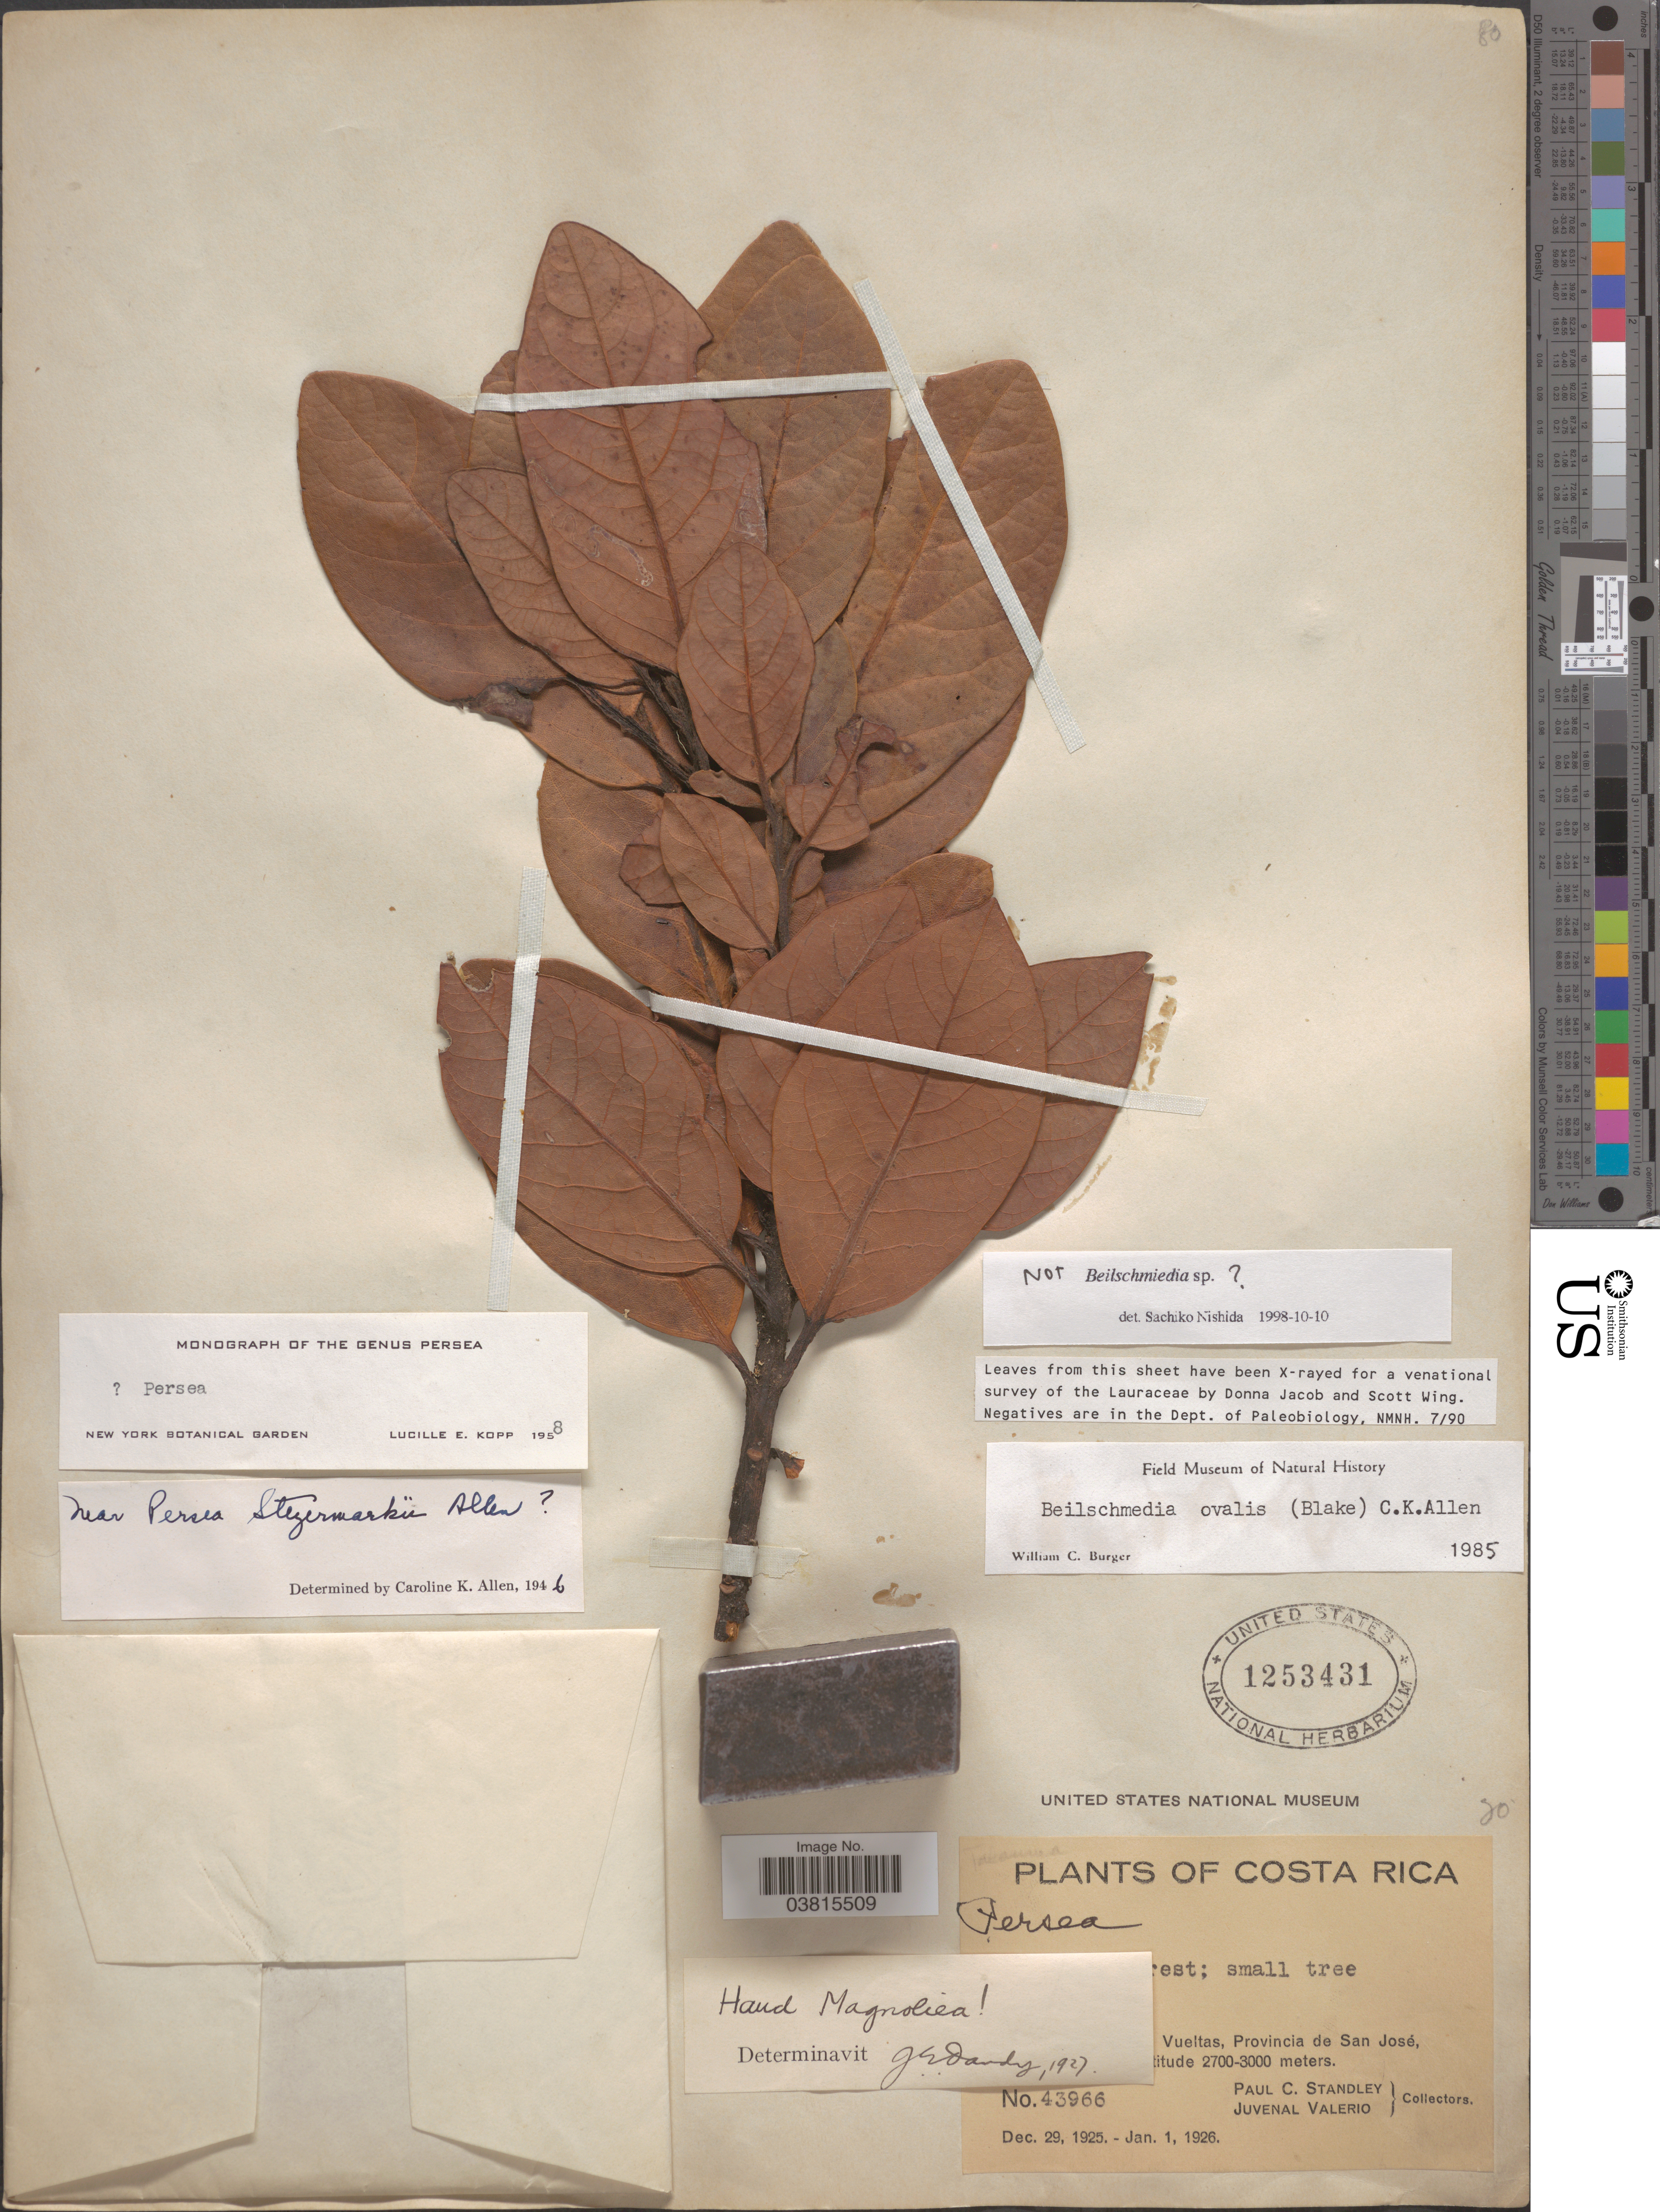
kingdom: Plantae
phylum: Tracheophyta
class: Magnoliopsida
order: Laurales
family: Lauraceae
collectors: P. C. Standley & J. Valerio R.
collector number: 43966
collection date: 1925-12-29/1926-01-01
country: Costa Rica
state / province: San José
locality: [illegible text] Vueltas.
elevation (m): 2700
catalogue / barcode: US 1253431